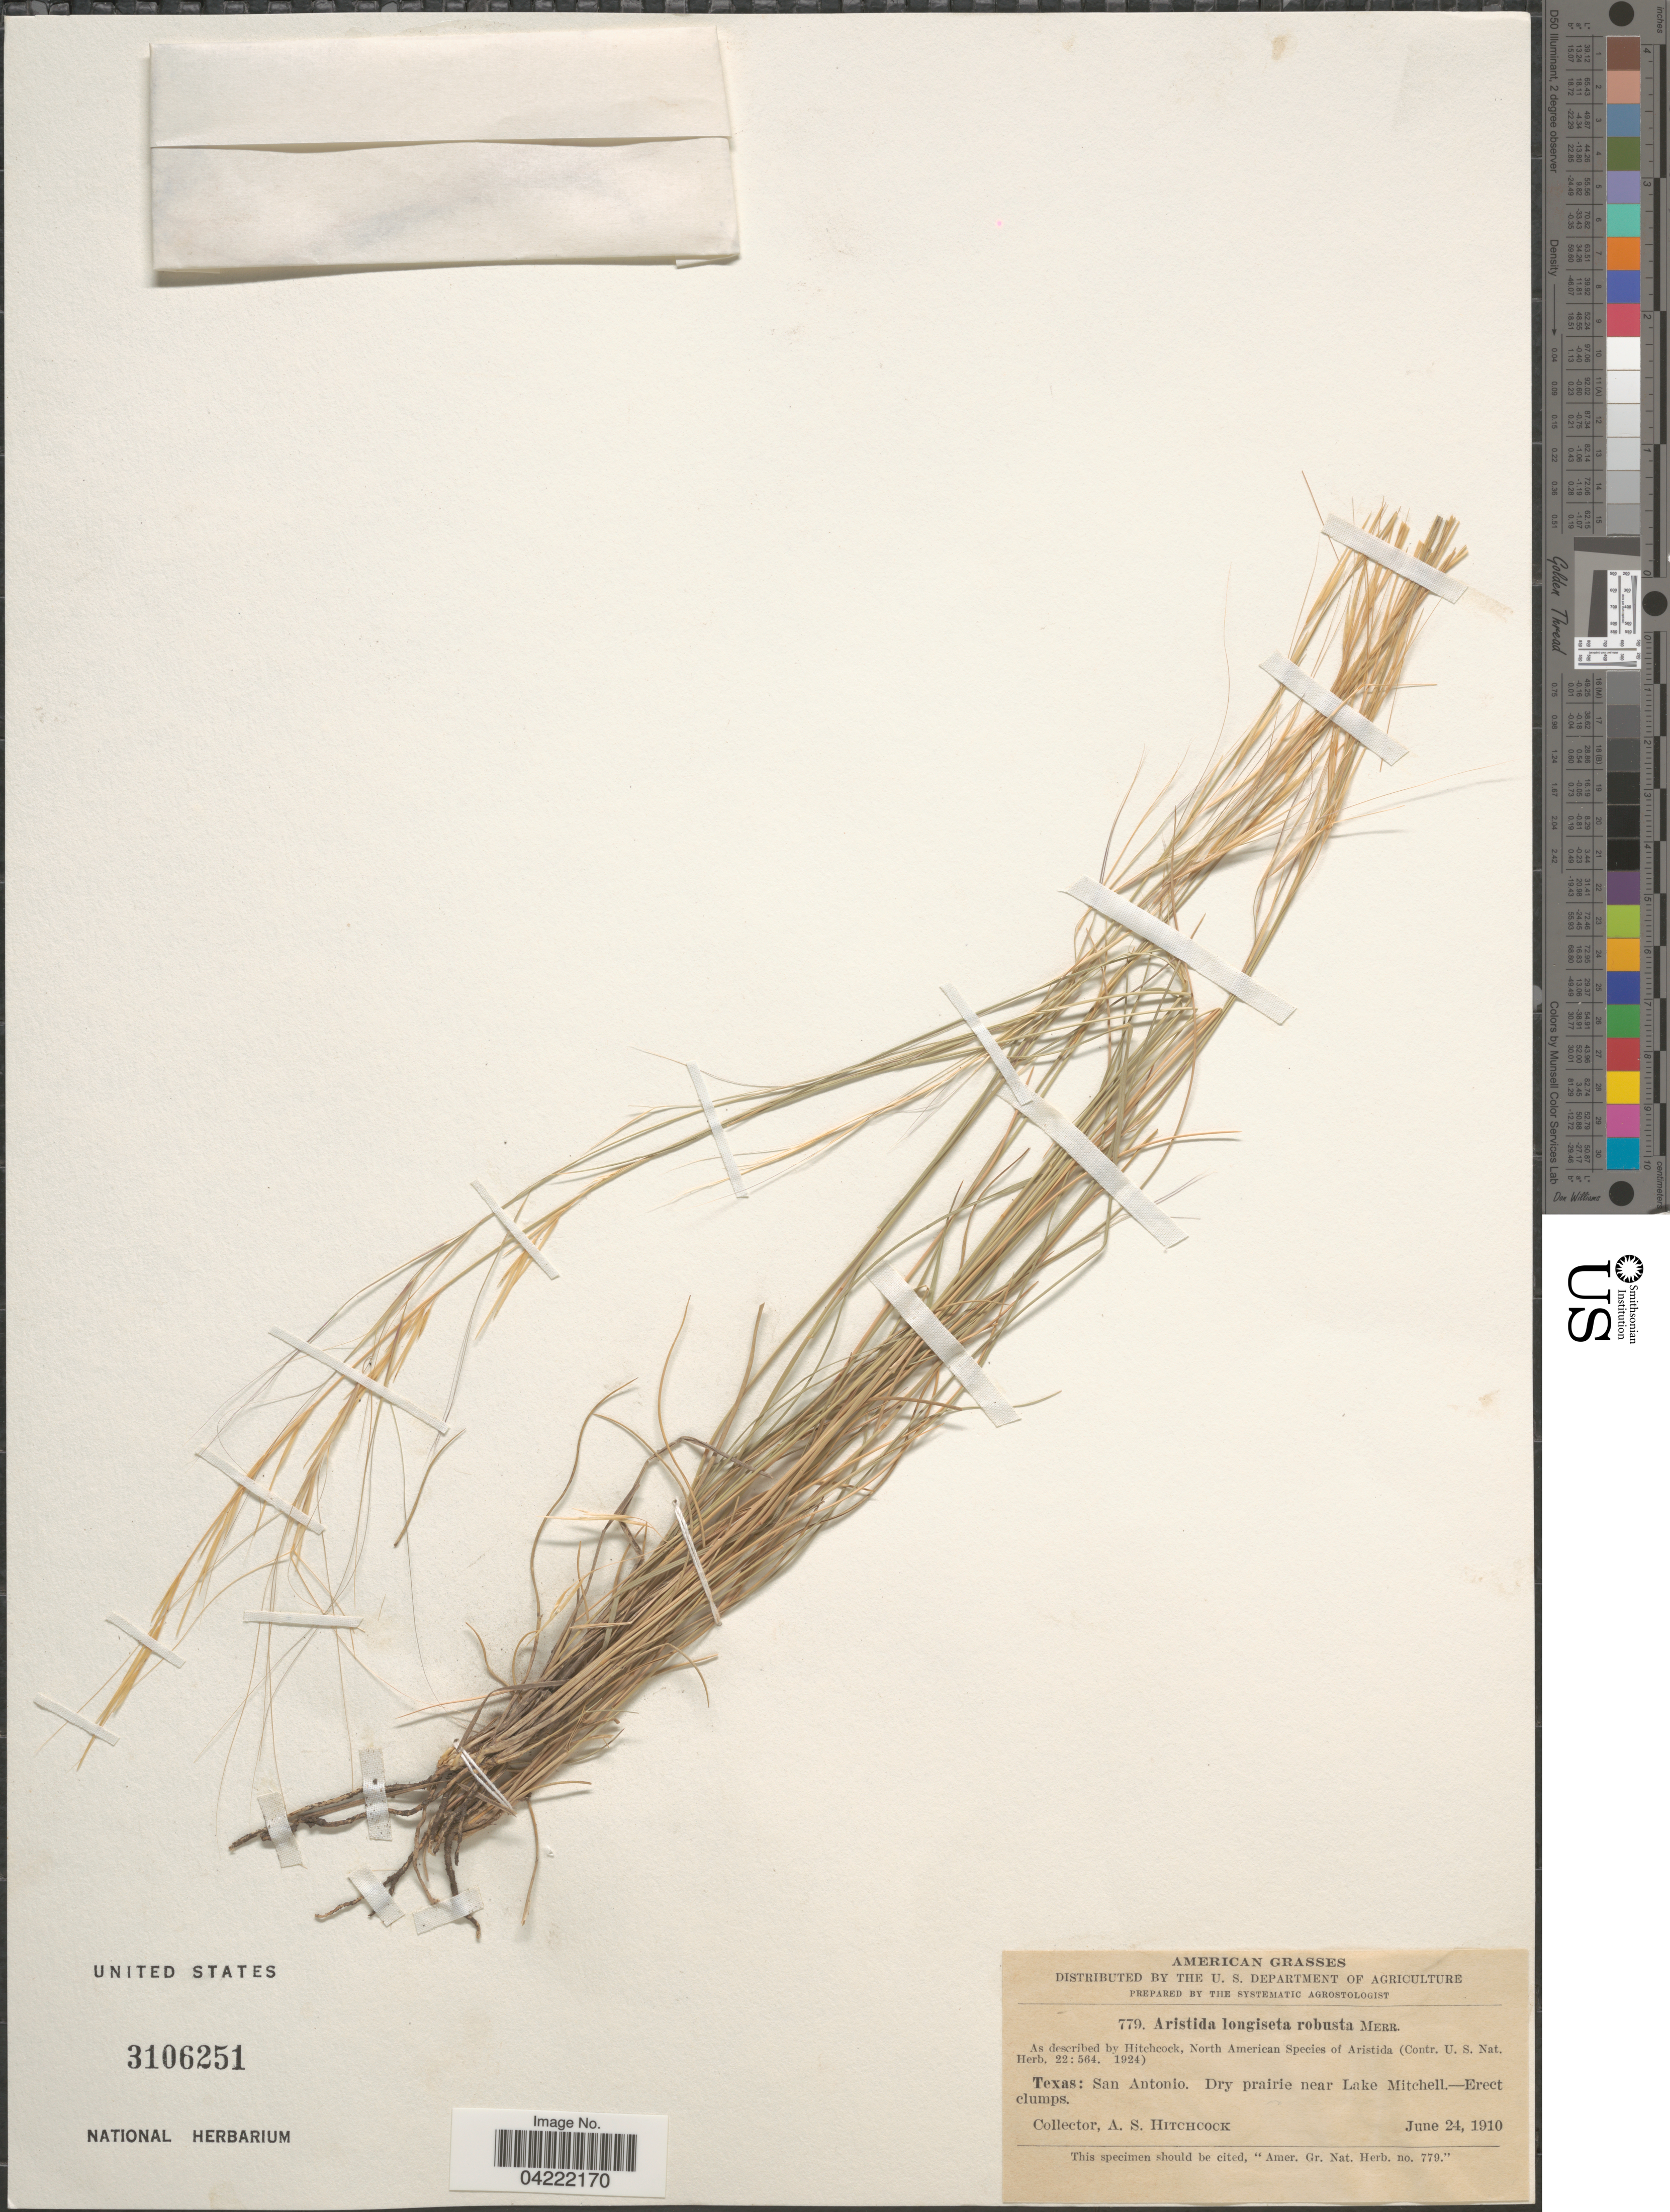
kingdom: Plantae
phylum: Tracheophyta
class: Liliopsida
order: Poales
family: Poaceae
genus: Aristida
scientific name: Aristida purpurea var. longiseta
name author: (Steud.) Vasey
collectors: A. S. Hitchcock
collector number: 779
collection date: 1910-06-24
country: United States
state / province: Texas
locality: San Antonio. Dry prairie near Lake Mitchell.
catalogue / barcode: US 3106251